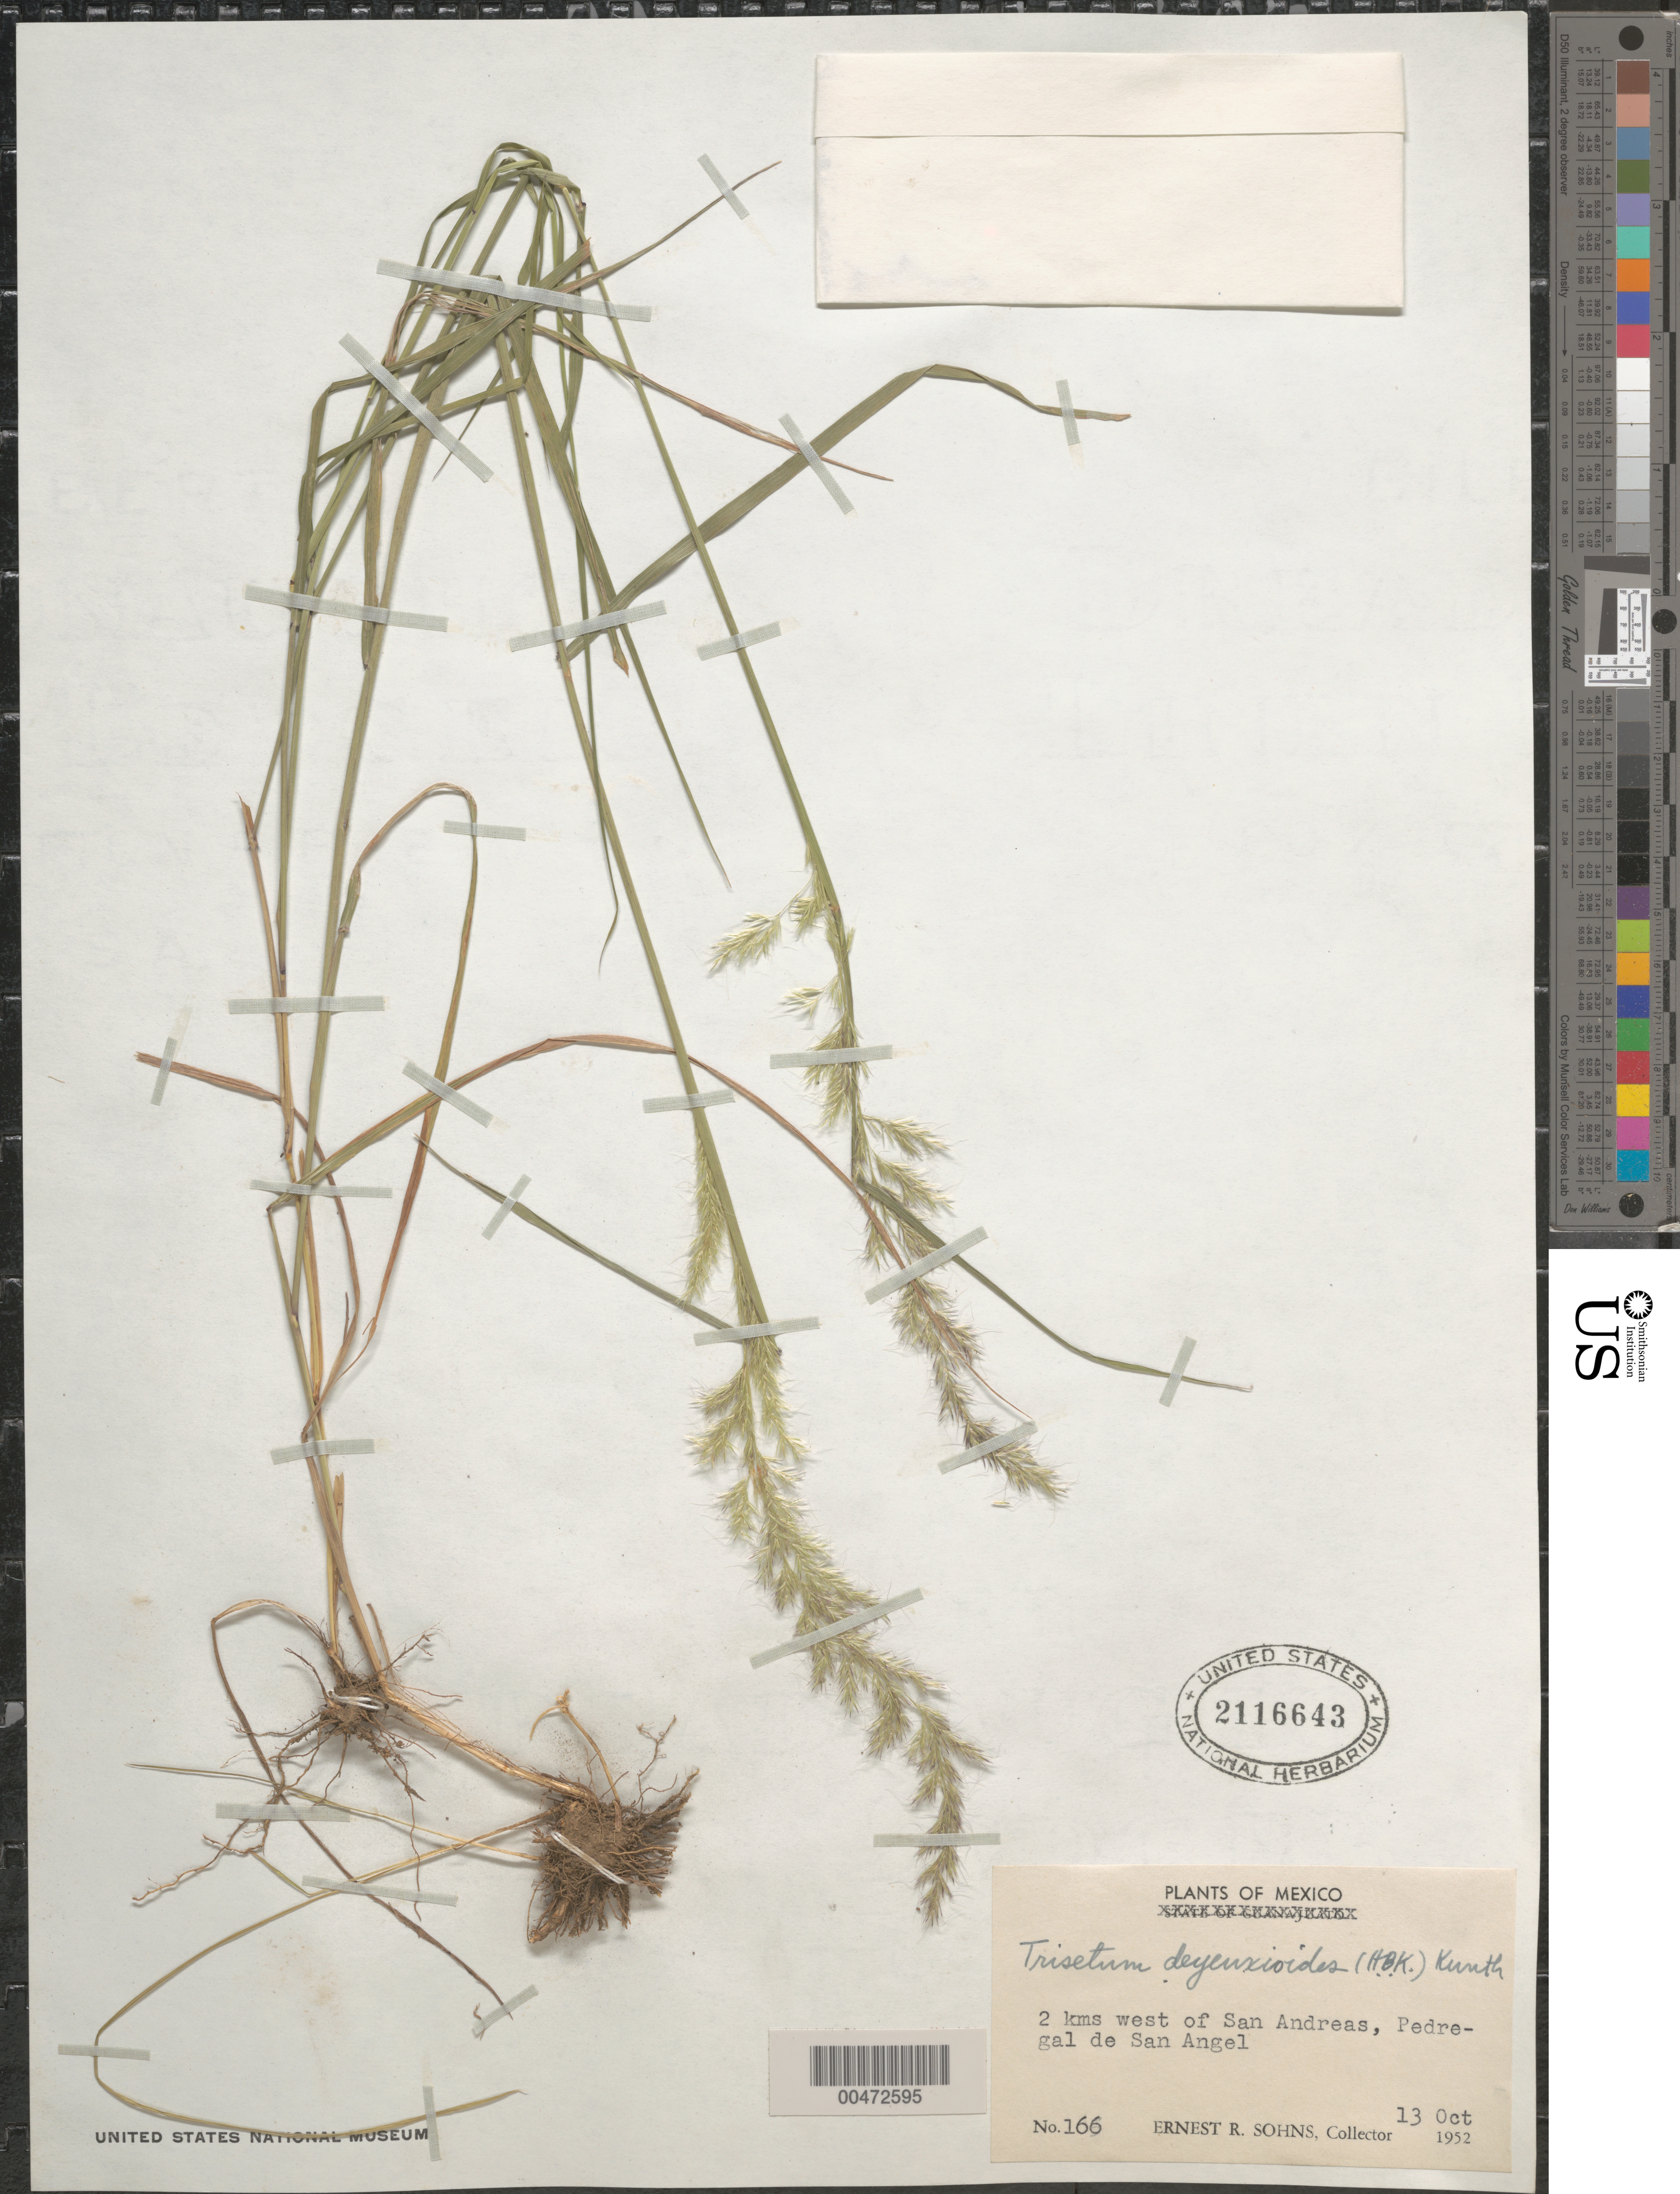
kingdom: Plantae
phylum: Tracheophyta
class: Liliopsida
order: Poales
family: Poaceae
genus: Trisetum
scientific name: Trisetum deyeuxioides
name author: (Kunth) Kunth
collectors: E. R. Sohns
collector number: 166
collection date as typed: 13 Oct 1952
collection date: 1952-10-13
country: Mexico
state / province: Distrito Federal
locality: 2 km W of San Andreas, Pedregal de San Angel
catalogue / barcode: US 2116643